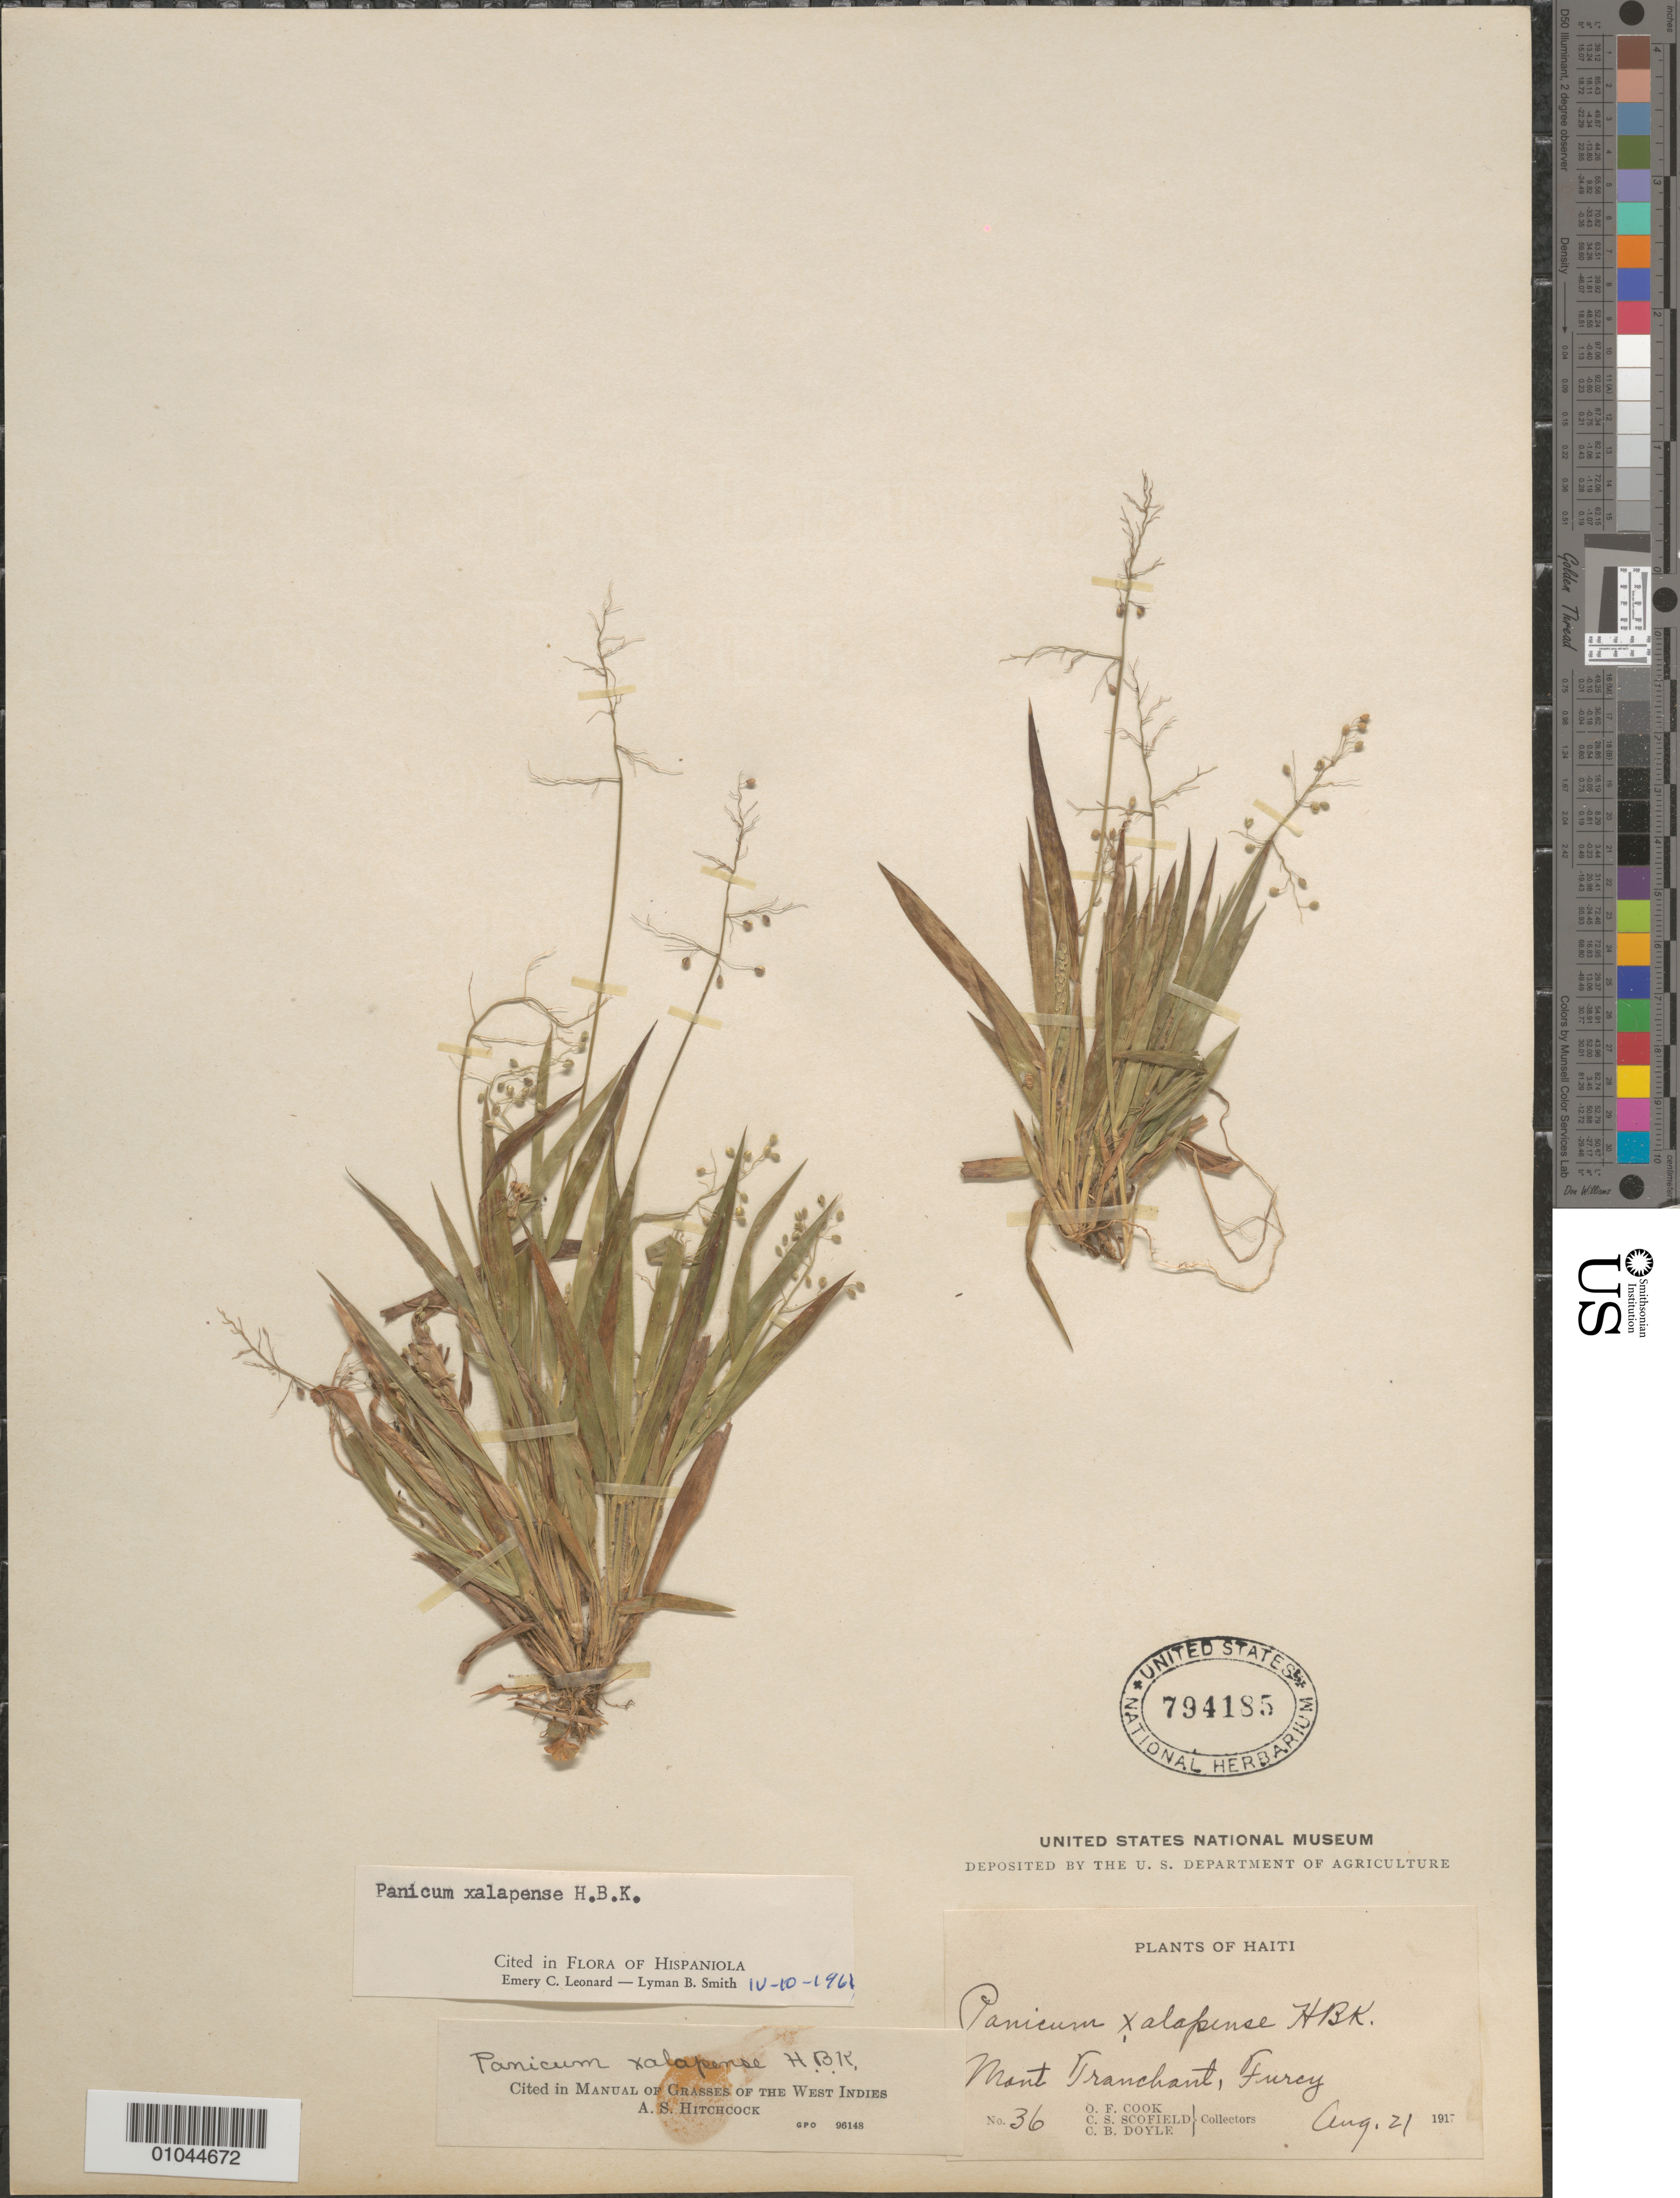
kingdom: Plantae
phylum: Tracheophyta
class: Liliopsida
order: Poales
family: Poaceae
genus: Panicum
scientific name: Panicum xalapense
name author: Kunth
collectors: O. F. Cook, C. Scofield & C. Doyle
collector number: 36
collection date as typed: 21 Aug 1917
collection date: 1917-08-21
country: Haiti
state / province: Óuest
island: Hispaniola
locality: Mont Tranchant, Furcy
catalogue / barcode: US 794185